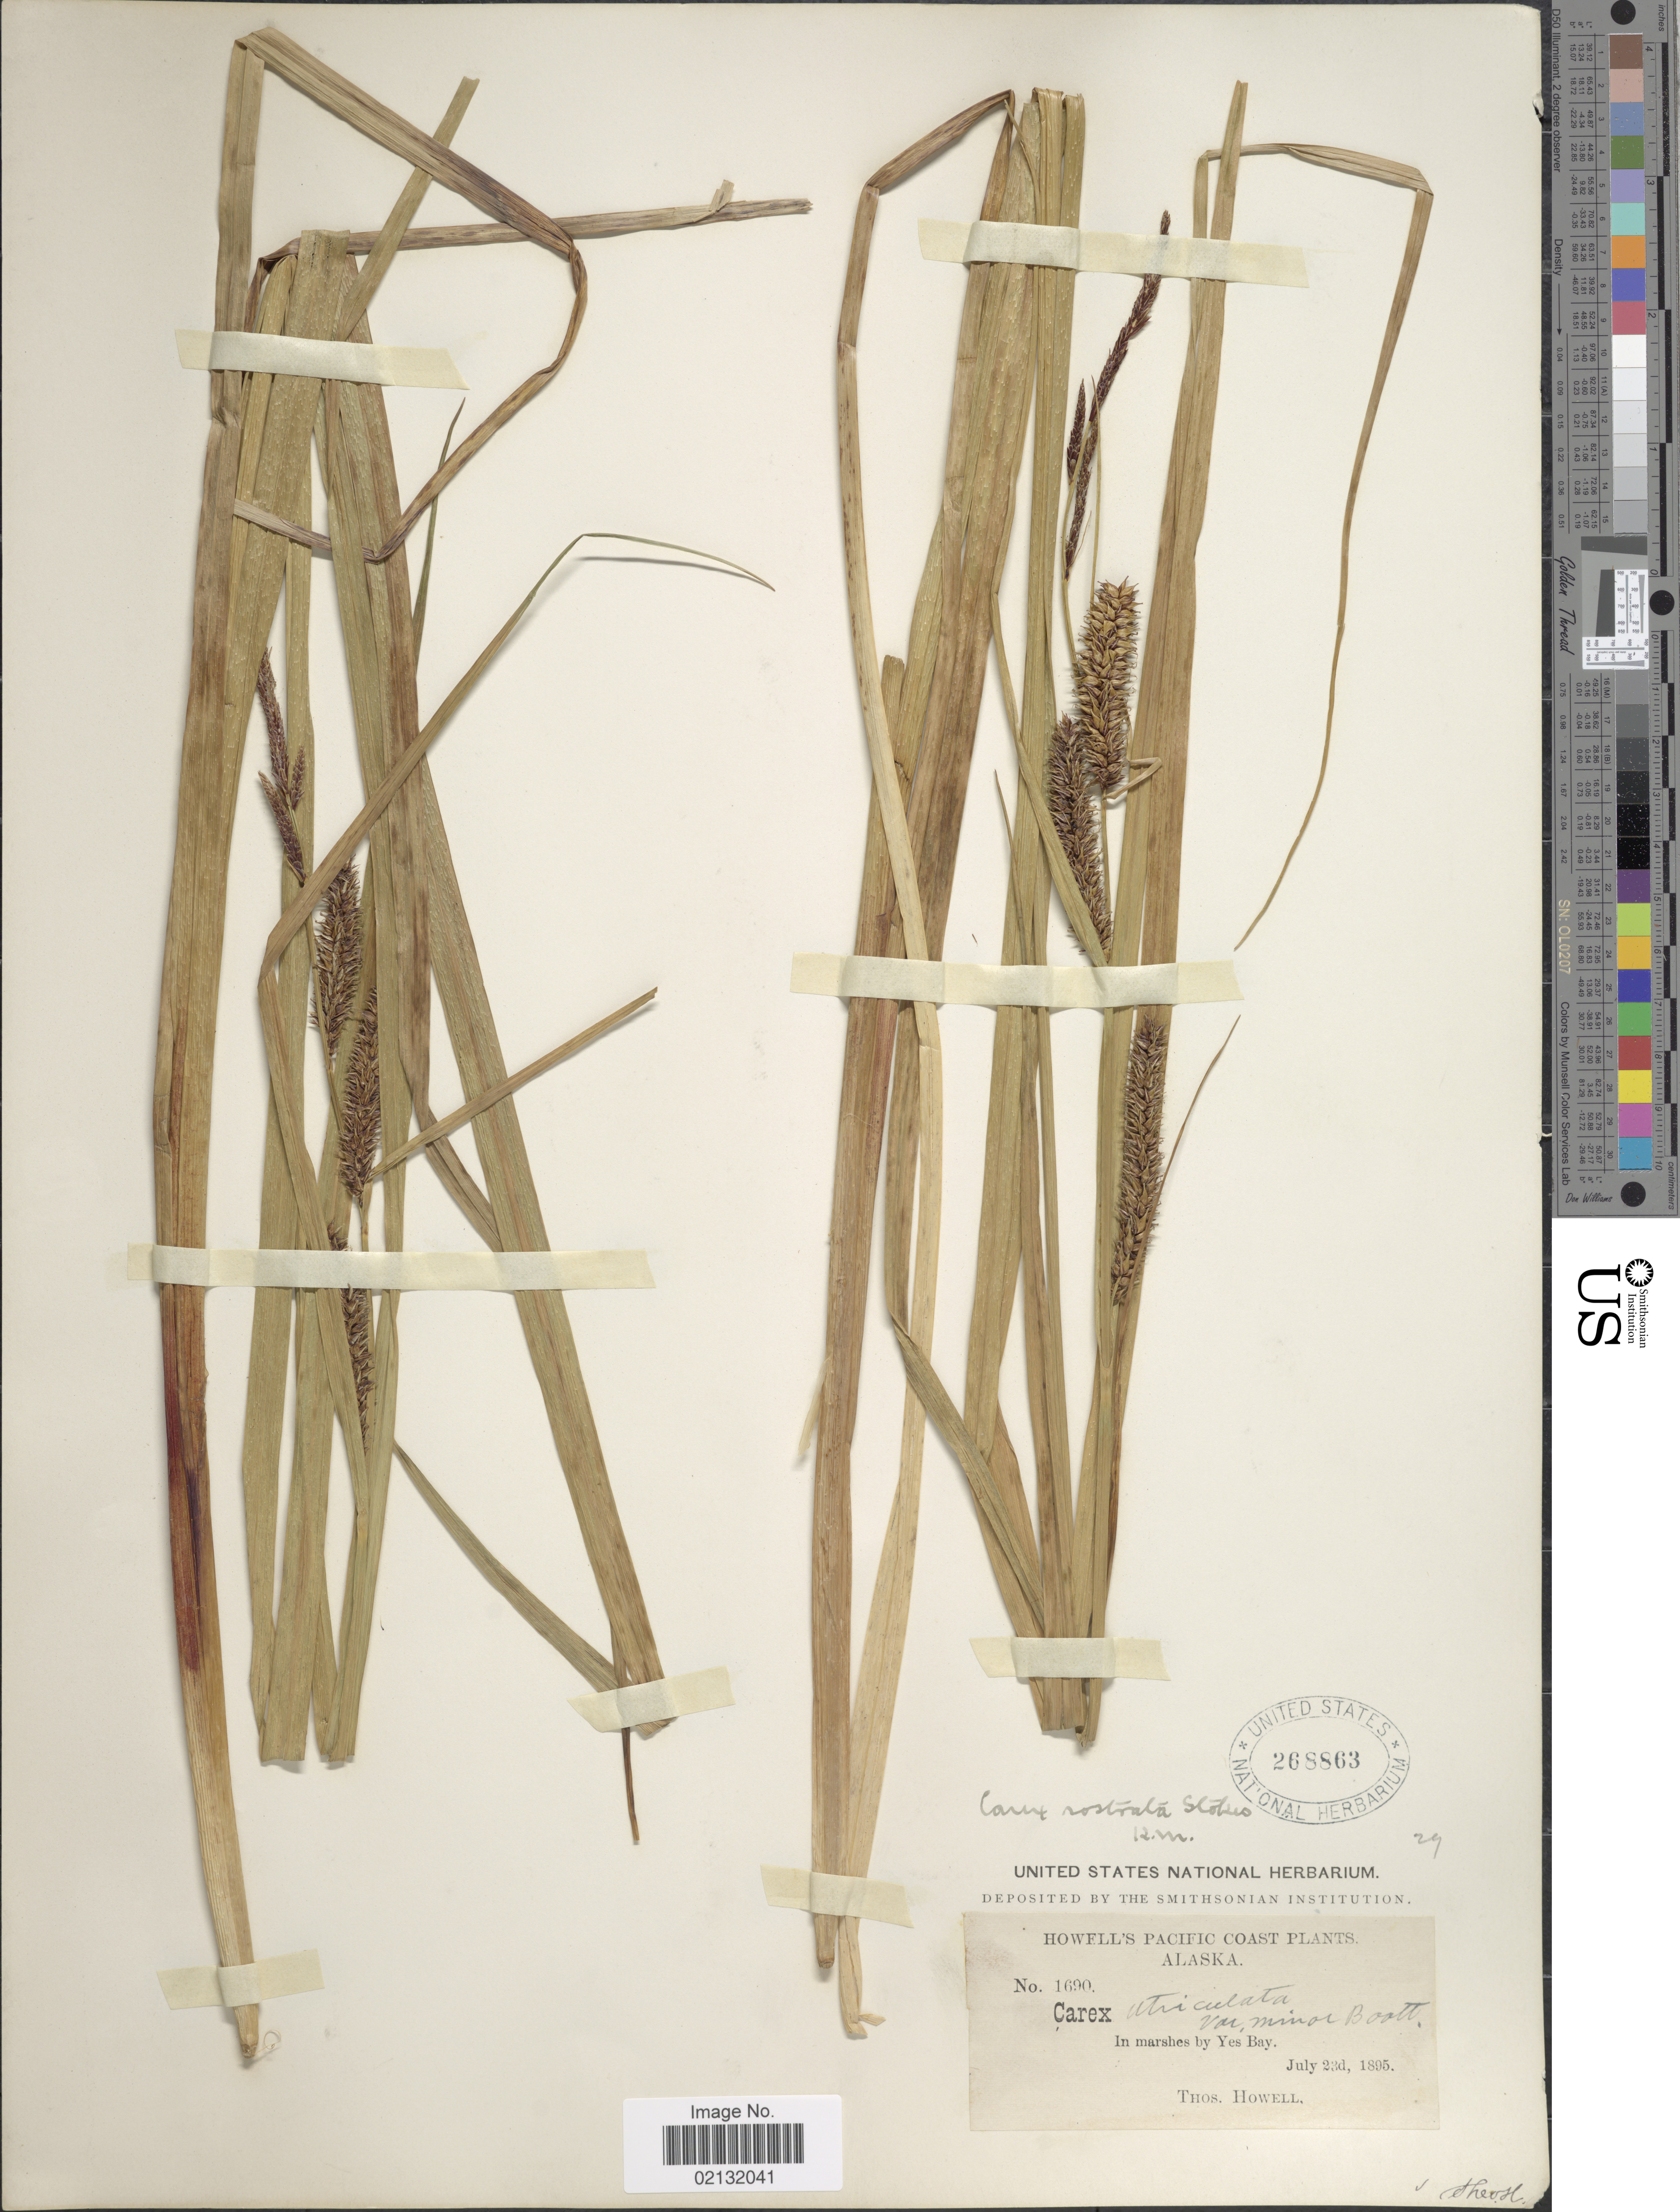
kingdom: Plantae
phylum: Tracheophyta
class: Liliopsida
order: Poales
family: Cyperaceae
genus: Carex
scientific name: Carex rostrata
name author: Stokes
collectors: T. Howell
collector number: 1690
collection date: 1895-07-23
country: United States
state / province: Alaska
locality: Pacific Coast, In marshes by Yes Bay.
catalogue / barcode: US 268863